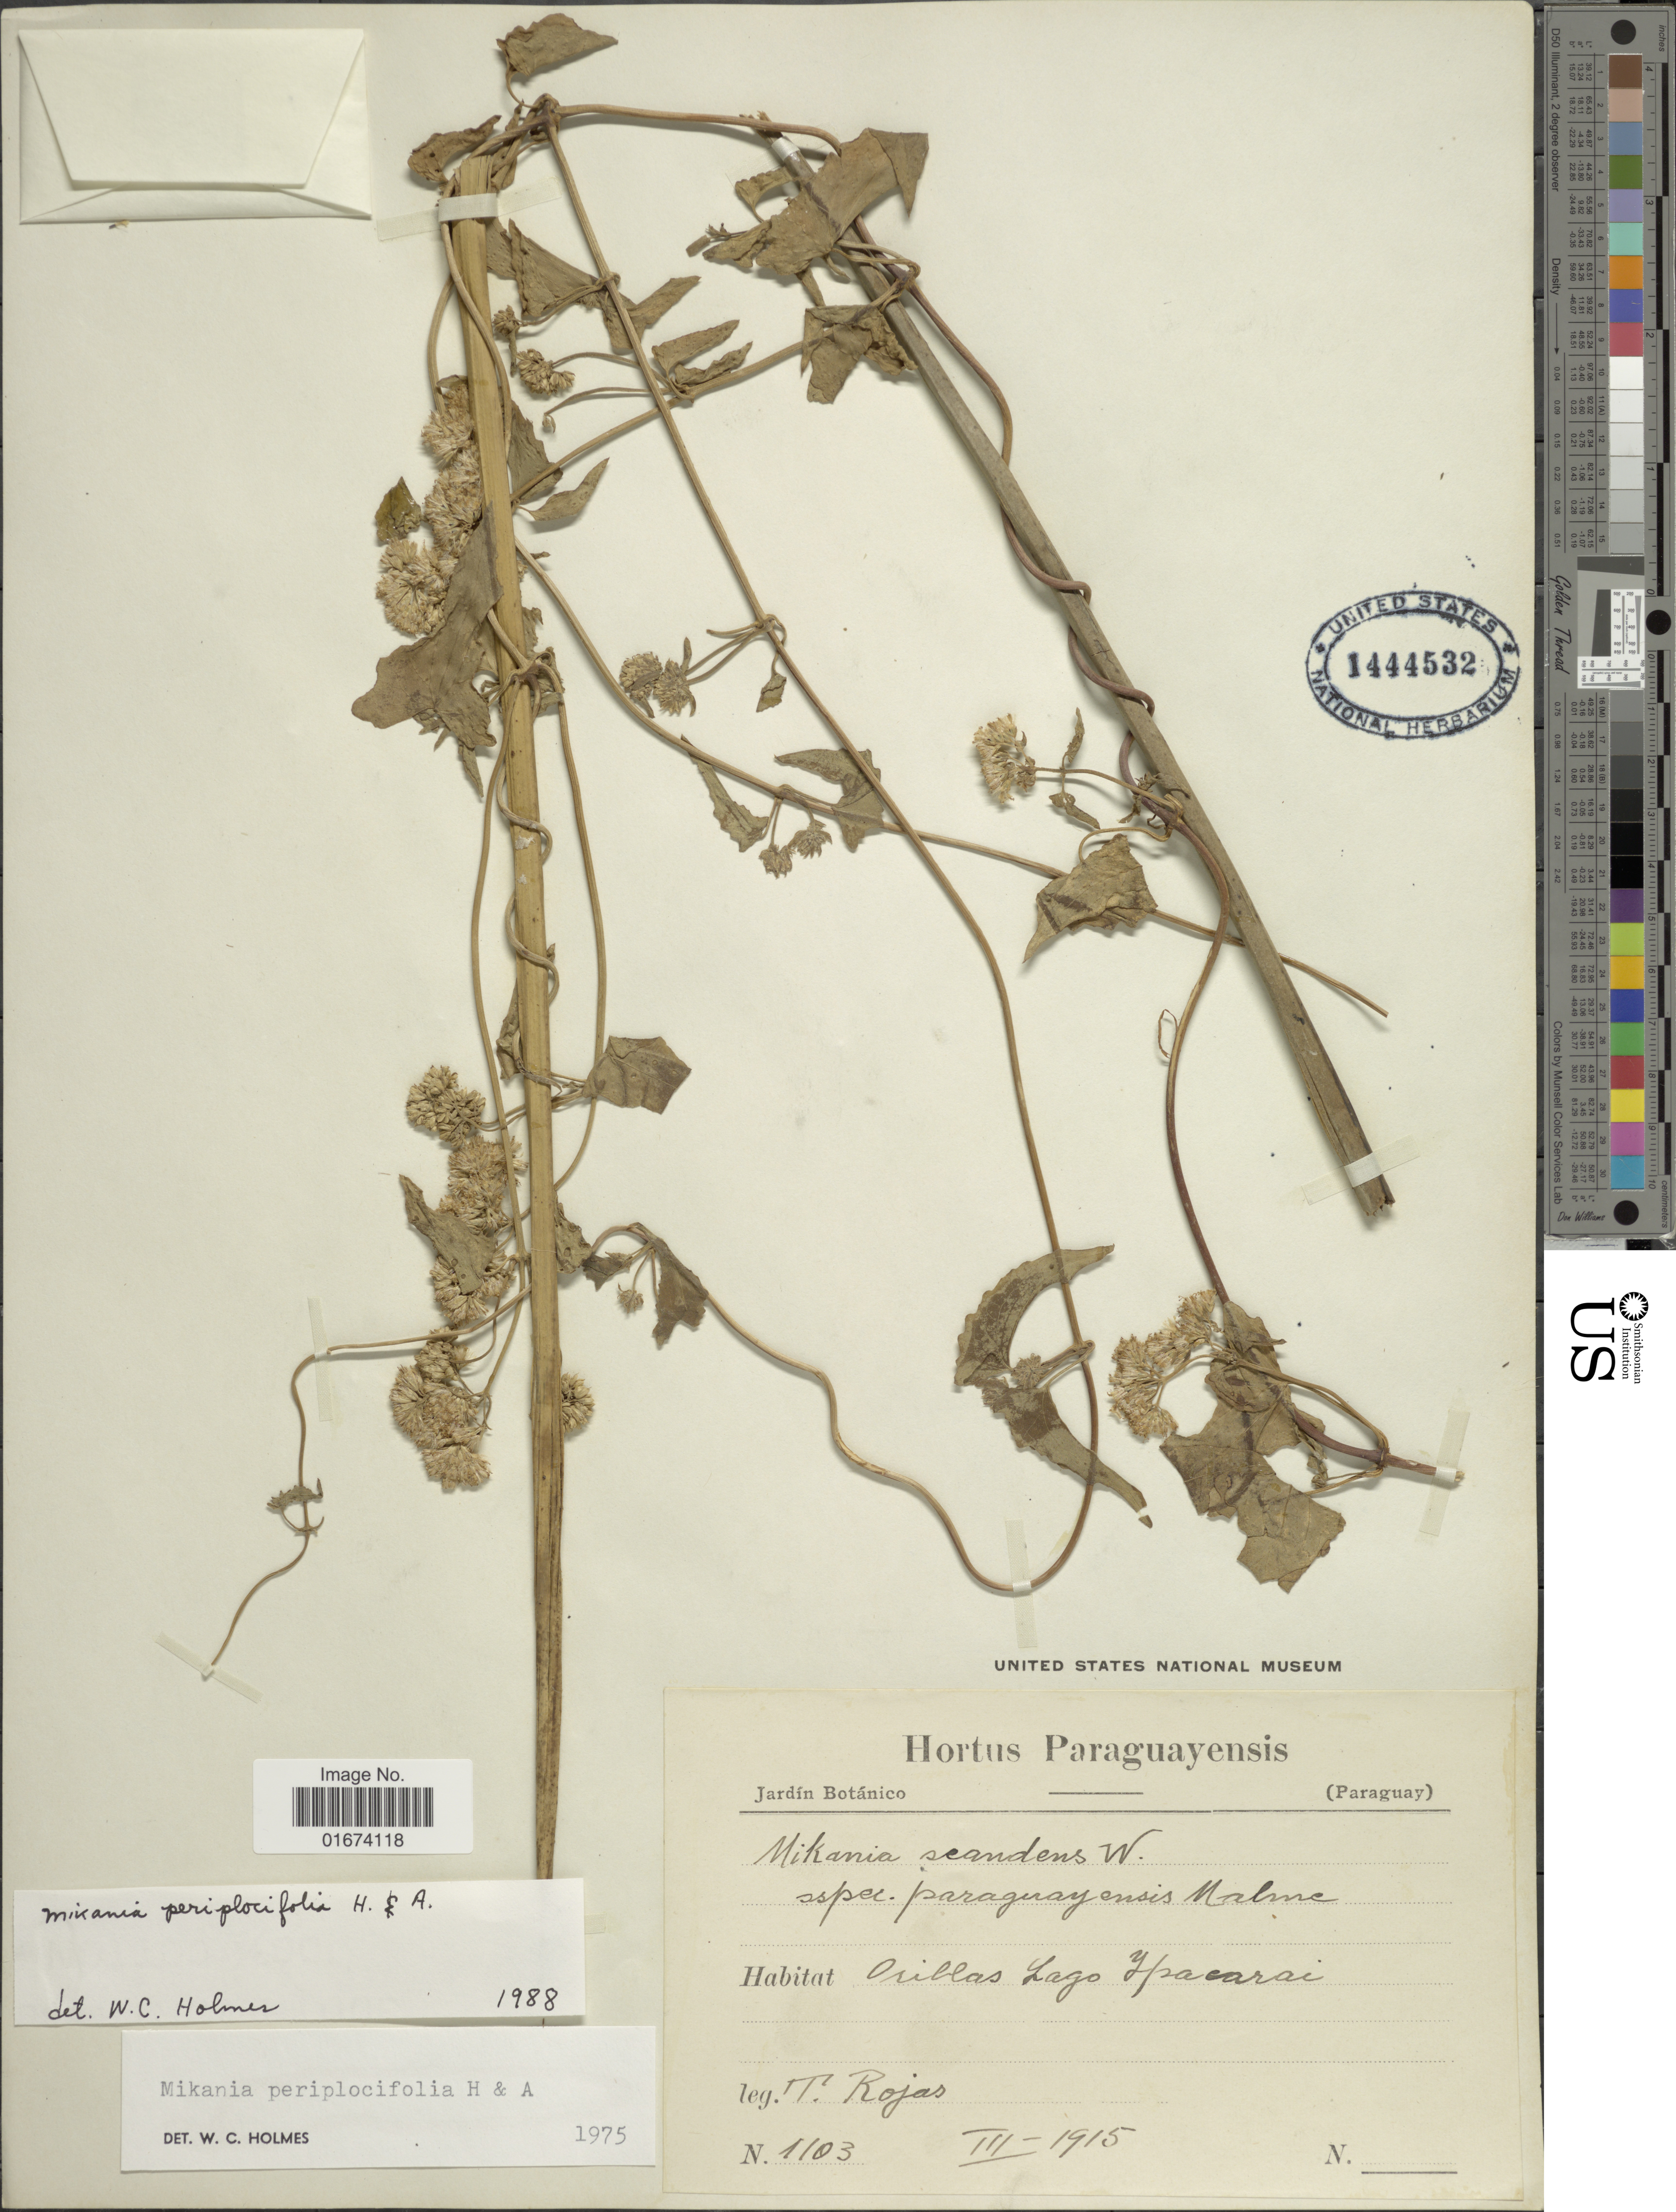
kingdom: Plantae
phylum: Tracheophyta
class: Magnoliopsida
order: Asterales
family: Asteraceae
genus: Mikania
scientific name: Mikania periplocifolia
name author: Hook. & Arn.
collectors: T. Rojas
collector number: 1103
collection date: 1915-03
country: Paraguay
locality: Orillas Lago Ypacarai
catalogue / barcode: US 1444532